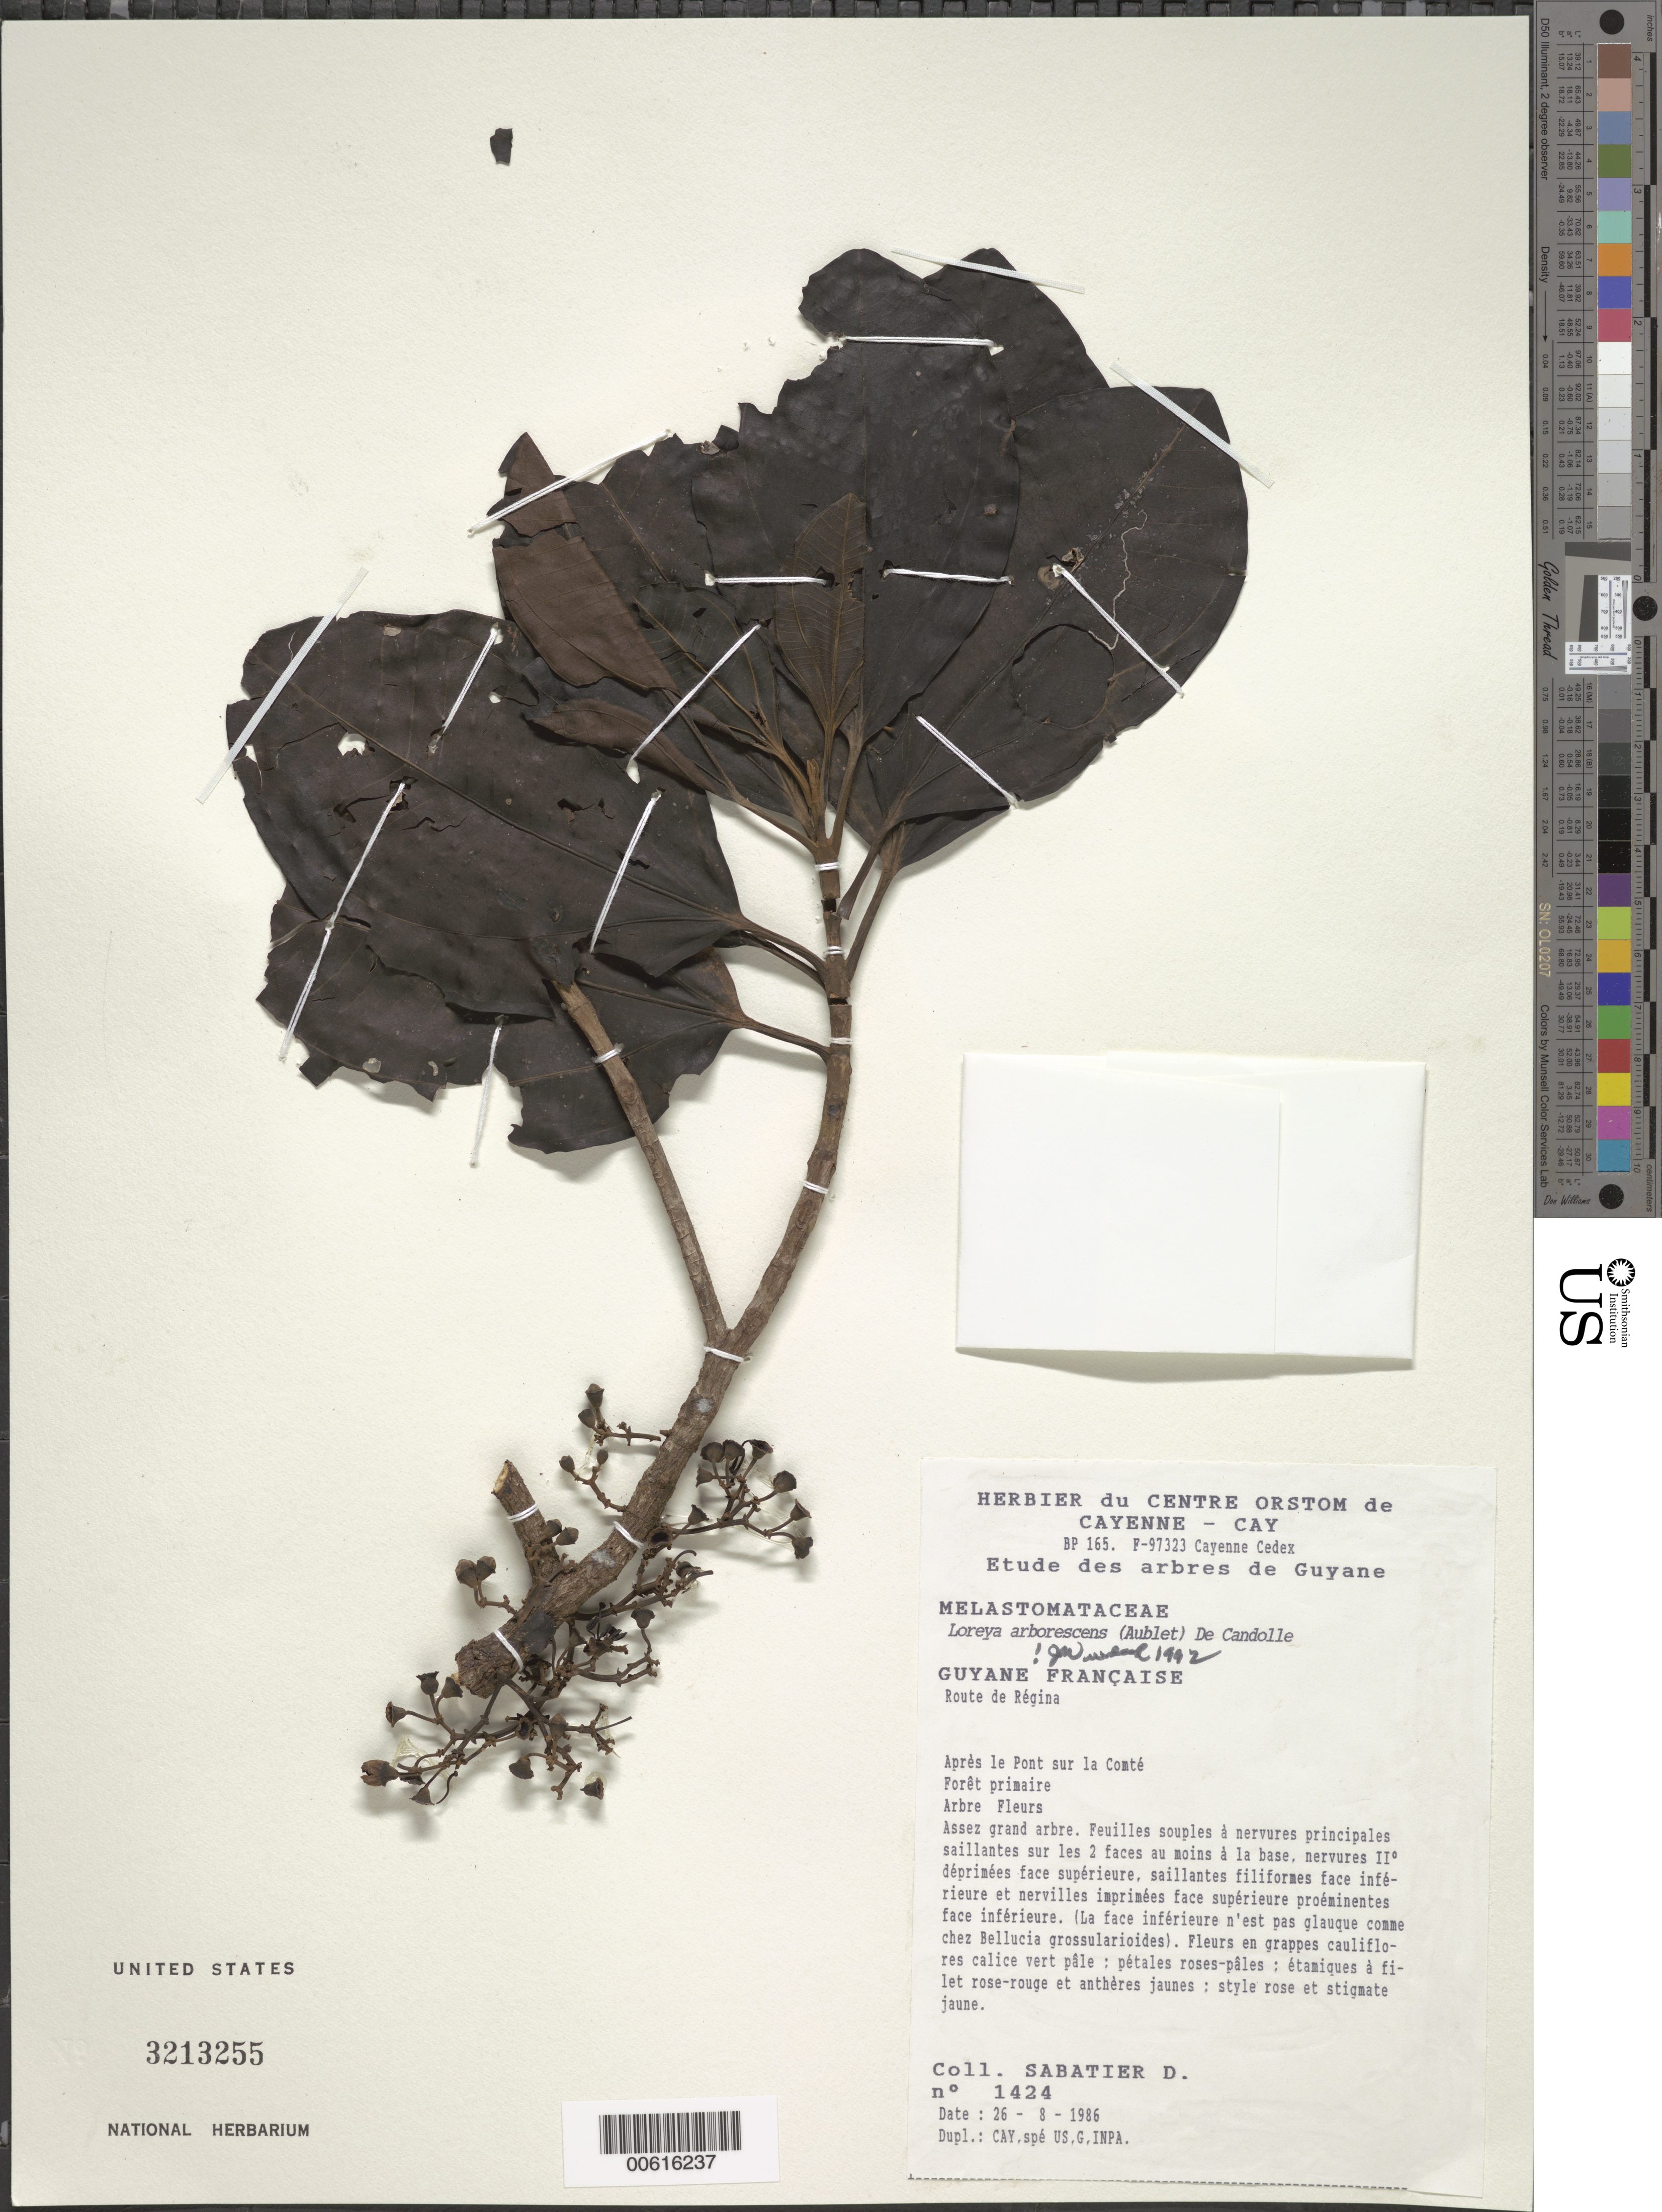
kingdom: Plantae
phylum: Tracheophyta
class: Magnoliopsida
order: Myrtales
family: Melastomataceae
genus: Bellucia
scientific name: Bellucia arborescens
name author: (Aubl.) Baill.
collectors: D. Sabatier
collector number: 1424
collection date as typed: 26-Aug-86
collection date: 1986-08-26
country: French Guiana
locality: Route Regina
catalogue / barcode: US 3213255